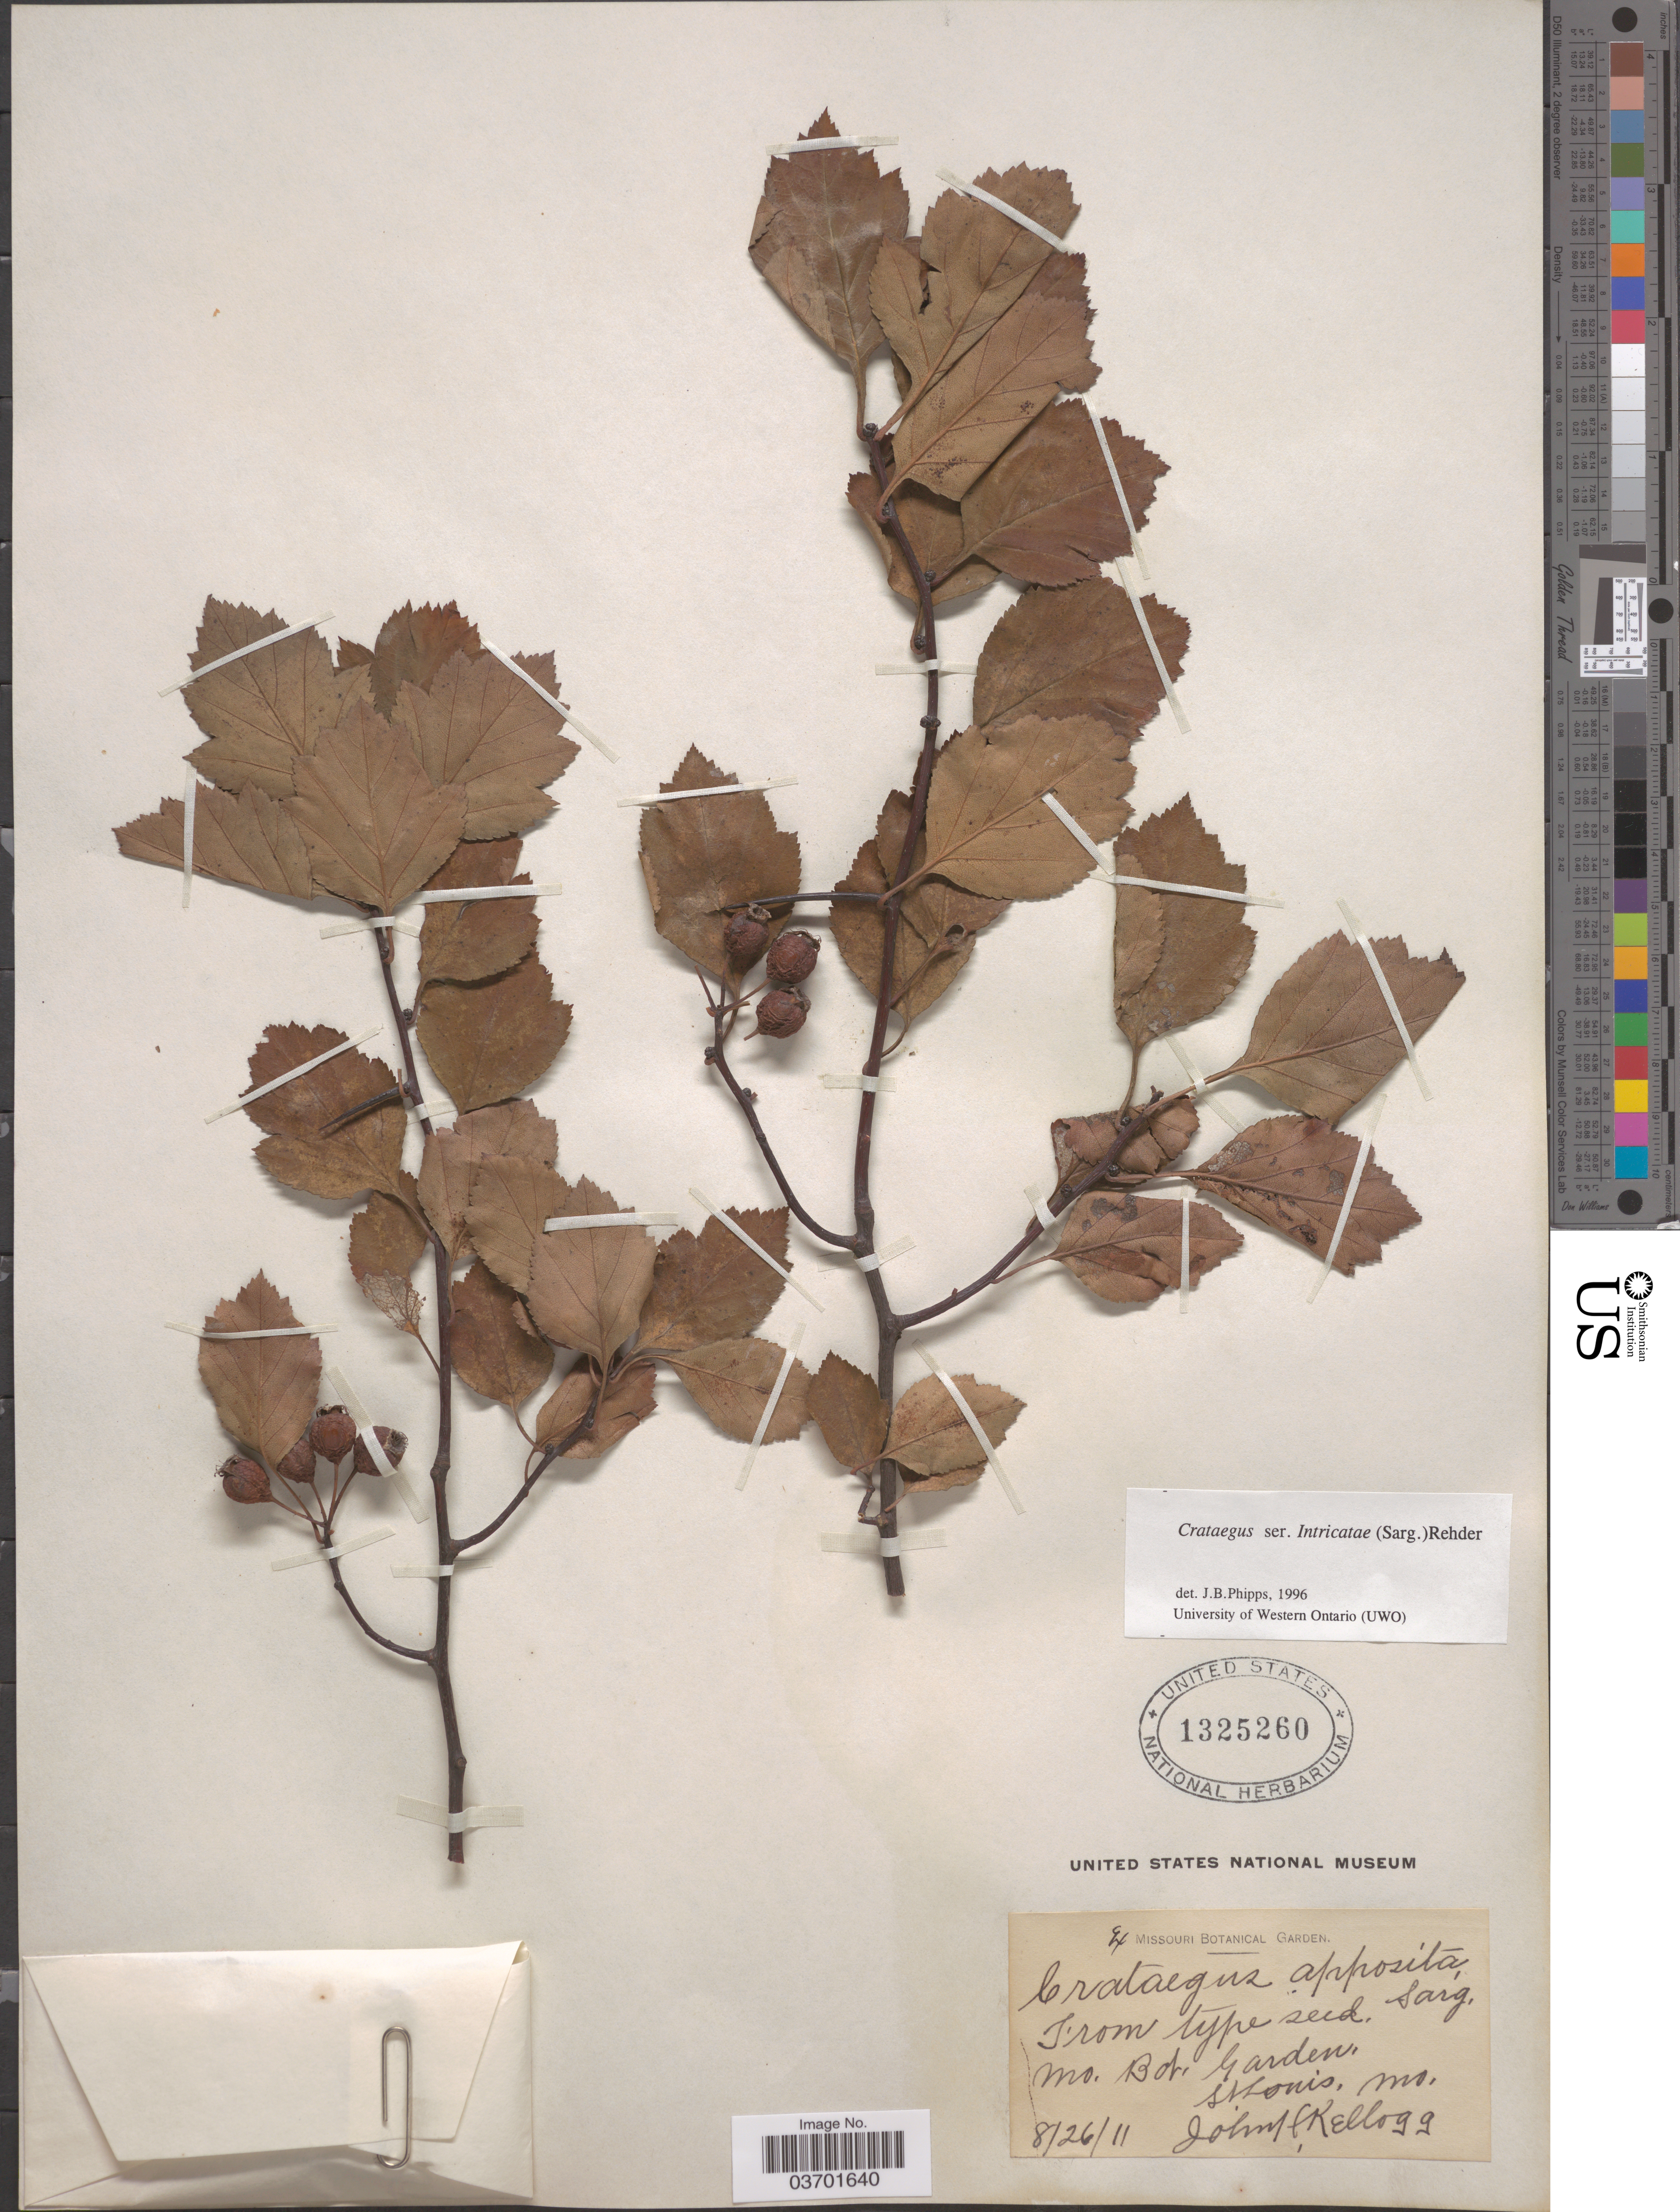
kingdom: Plantae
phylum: Tracheophyta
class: Magnoliopsida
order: Rosales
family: Rosaceae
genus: Crataegus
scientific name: Crataegus rubella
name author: Beadle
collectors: J. H. Kellogg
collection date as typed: Transcribed d/m/y: 26/8/11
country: United States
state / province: Missouri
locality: Mo. Bot. Garden, St. Louis.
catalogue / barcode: US 1325260